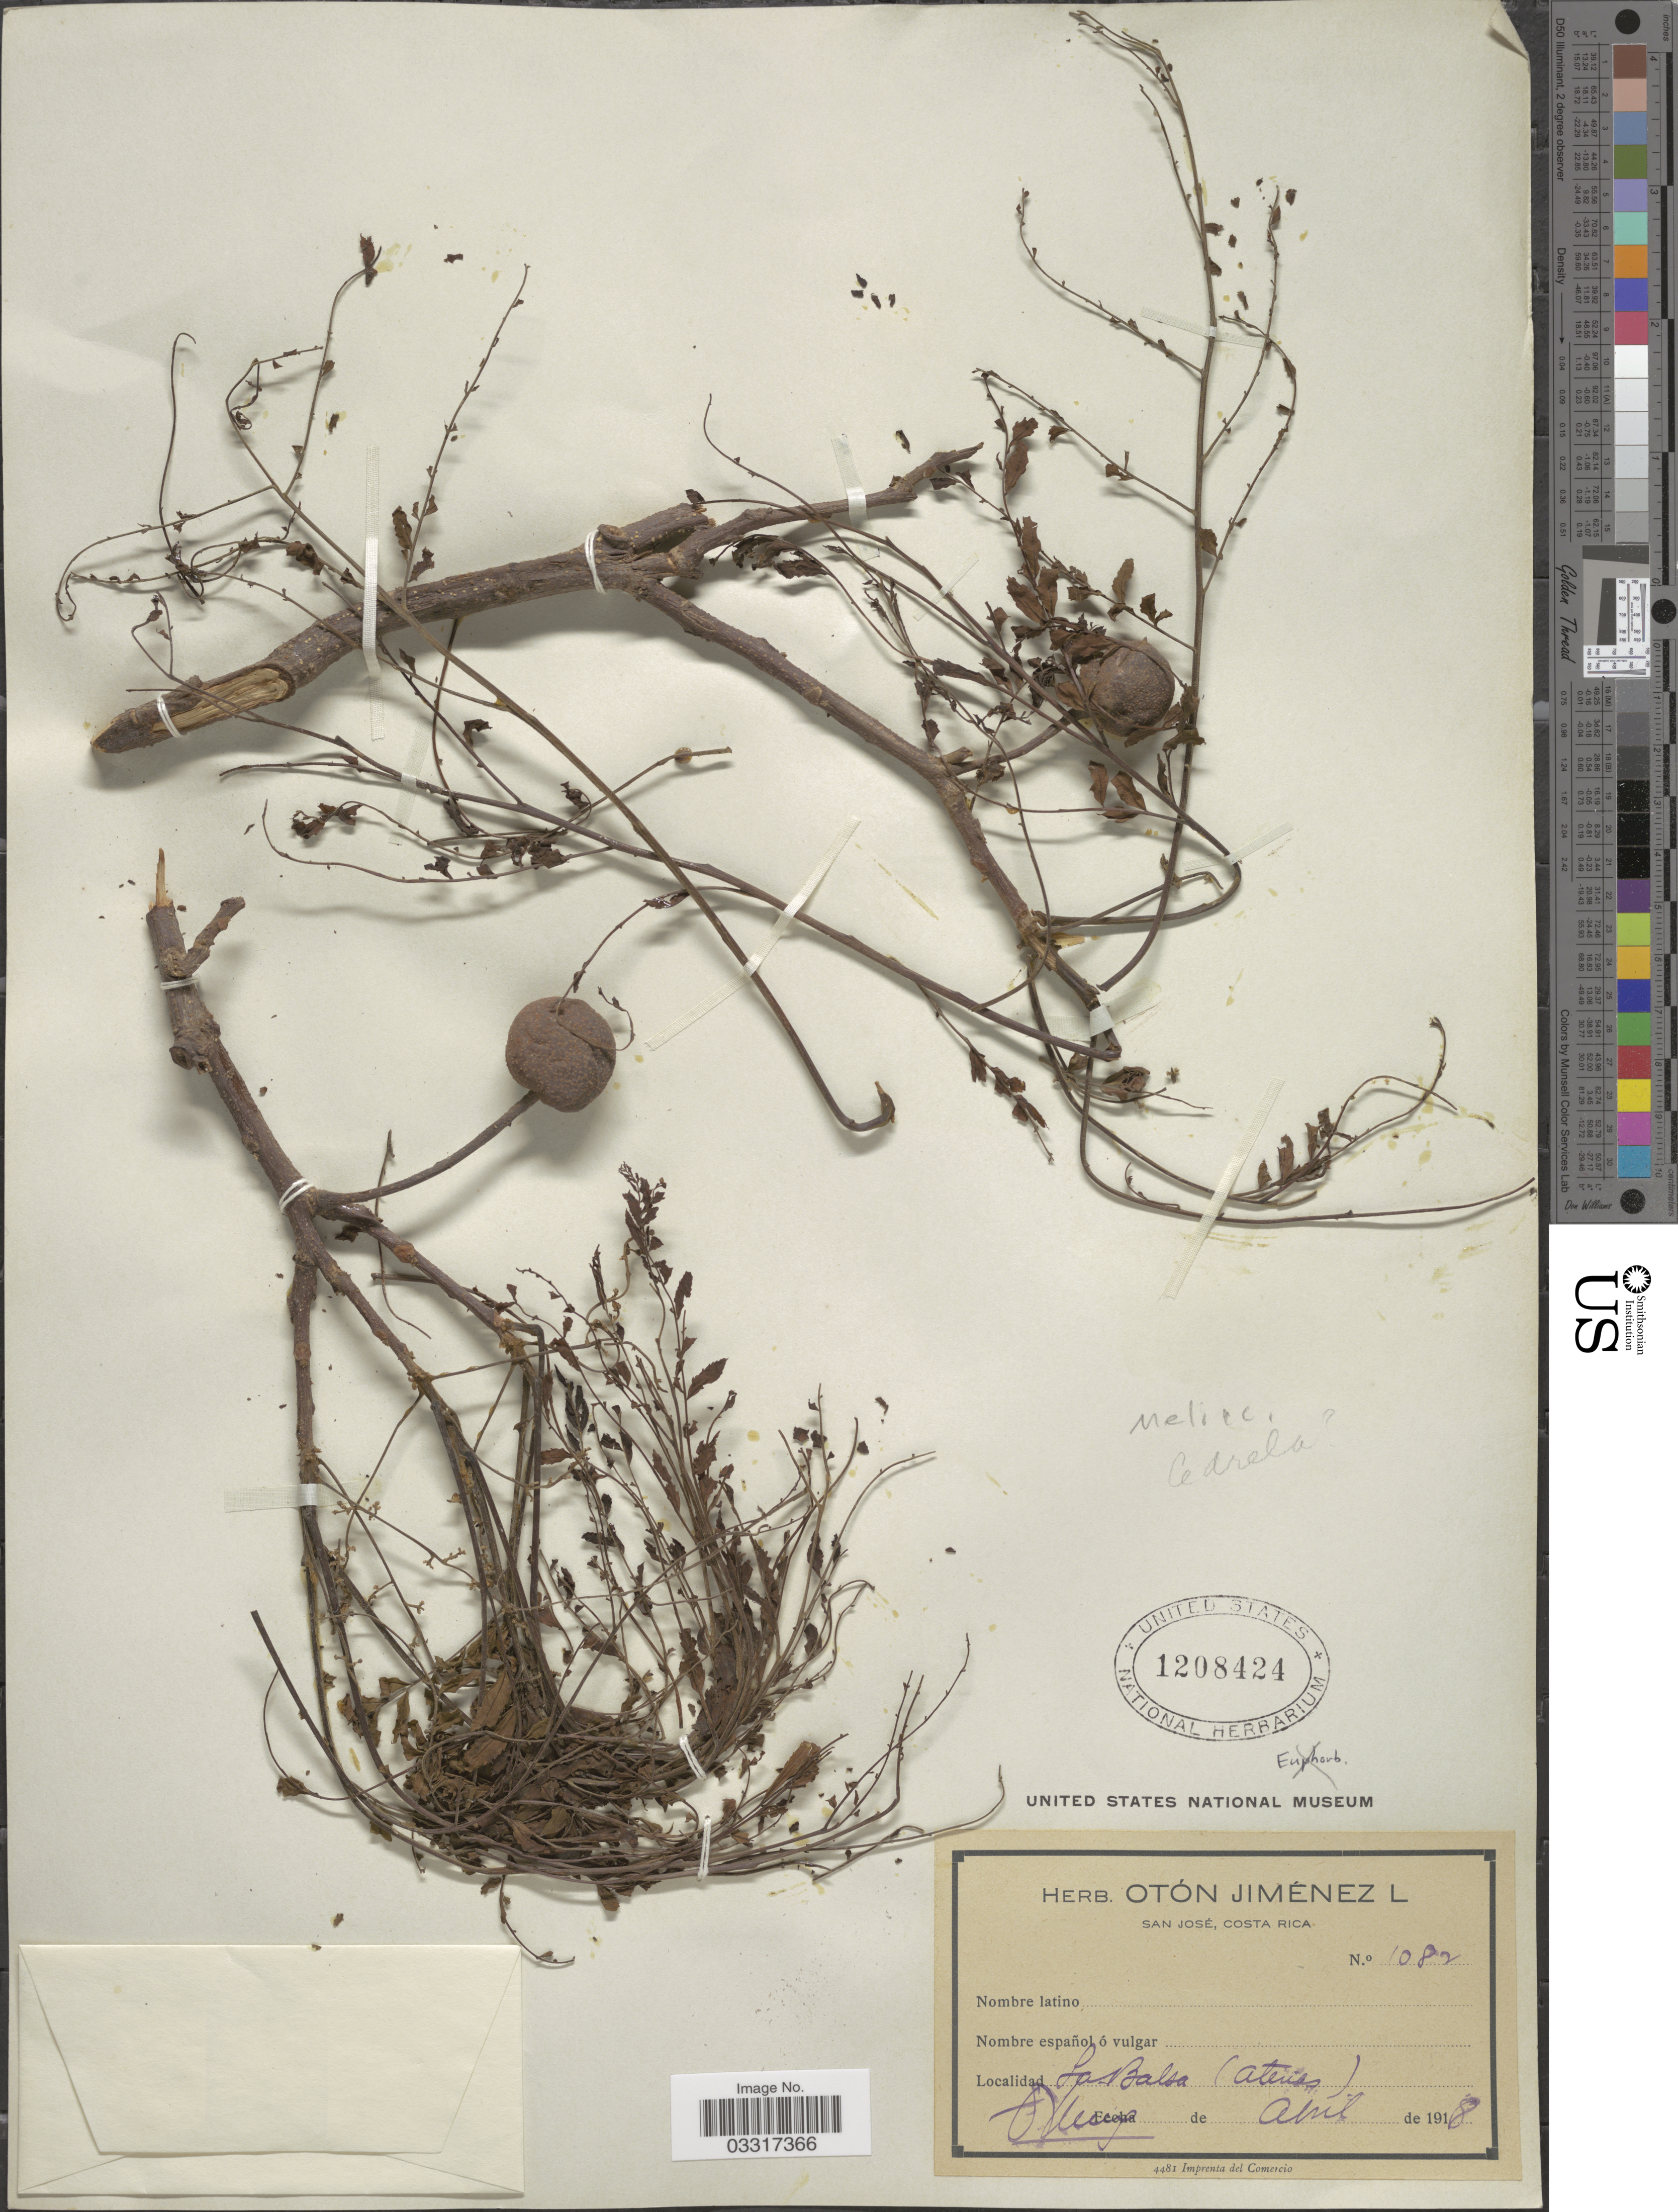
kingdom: Plantae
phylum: Tracheophyta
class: Magnoliopsida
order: Sapindales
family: Meliaceae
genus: Cedrela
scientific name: Cedrela sp.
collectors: O. Jiménez L.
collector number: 1082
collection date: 1918-04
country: Costa Rica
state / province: San José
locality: La Balsa (atenas).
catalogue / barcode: US 1208424